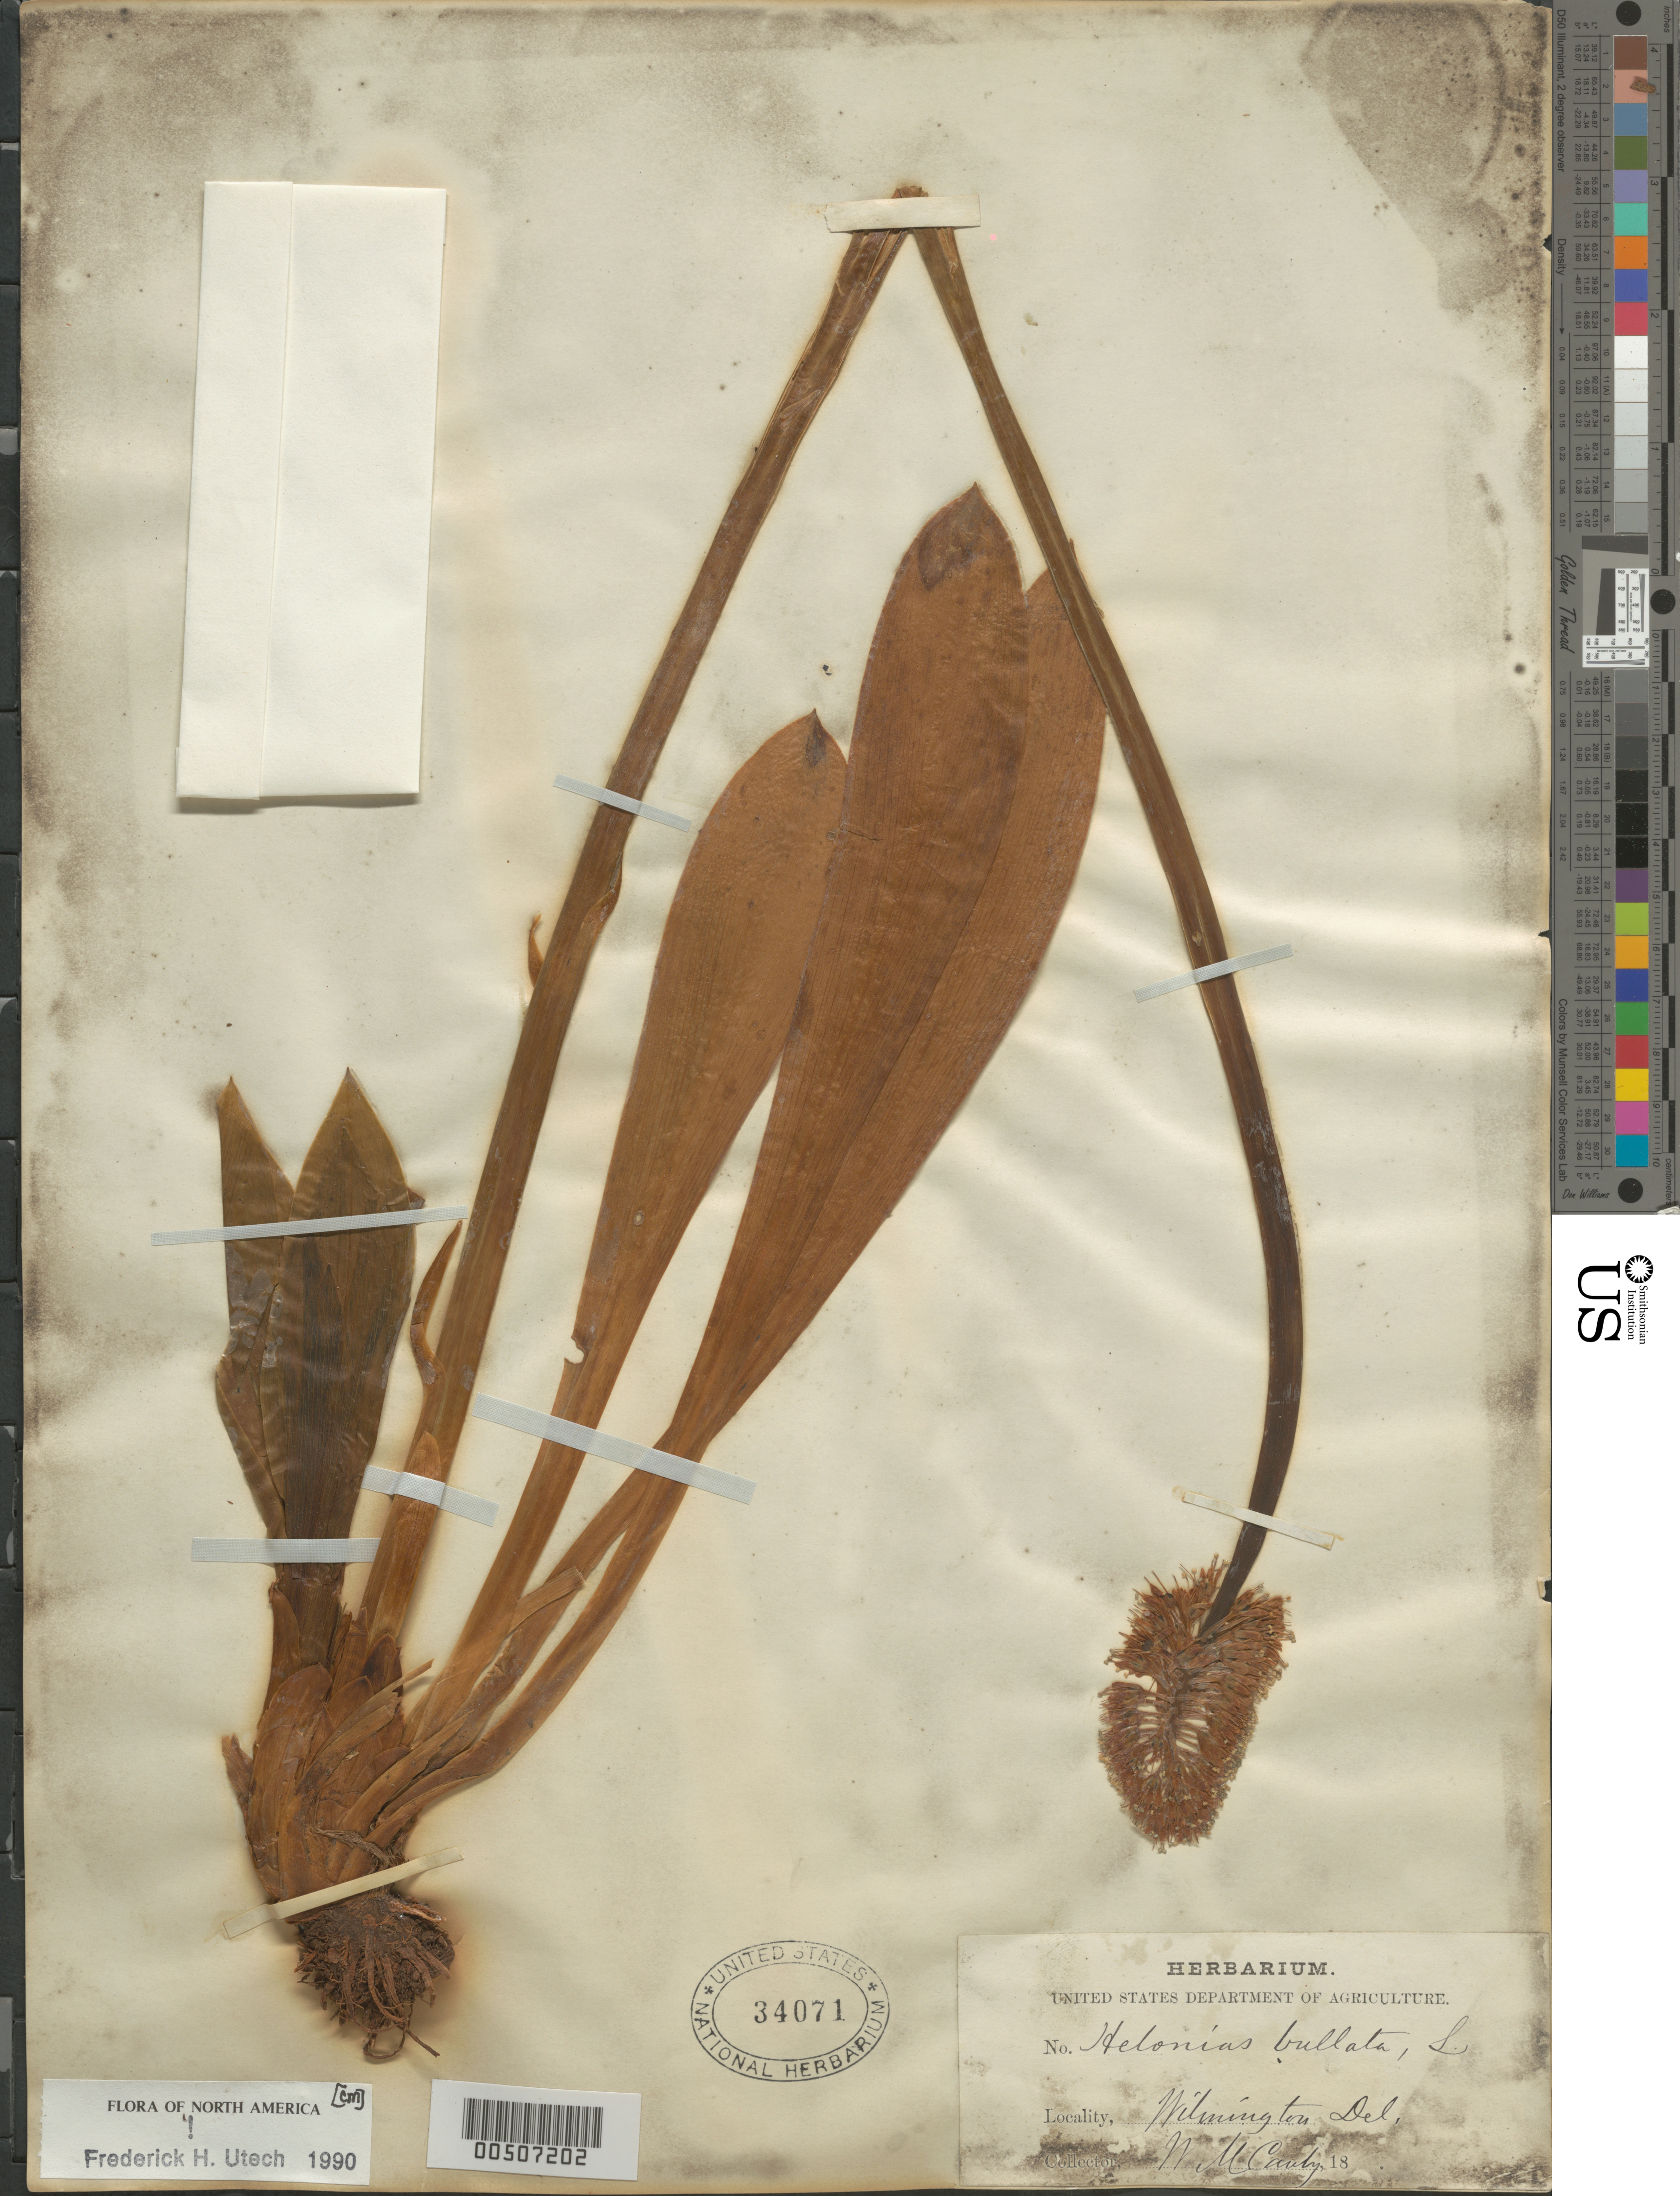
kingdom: Plantae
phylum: Tracheophyta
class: Liliopsida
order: Liliales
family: Melanthiaceae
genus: Helonias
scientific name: Helonias bullata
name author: L.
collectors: W. M. Canby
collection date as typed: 18--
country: United States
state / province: Delaware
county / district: New Castle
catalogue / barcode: US 34071